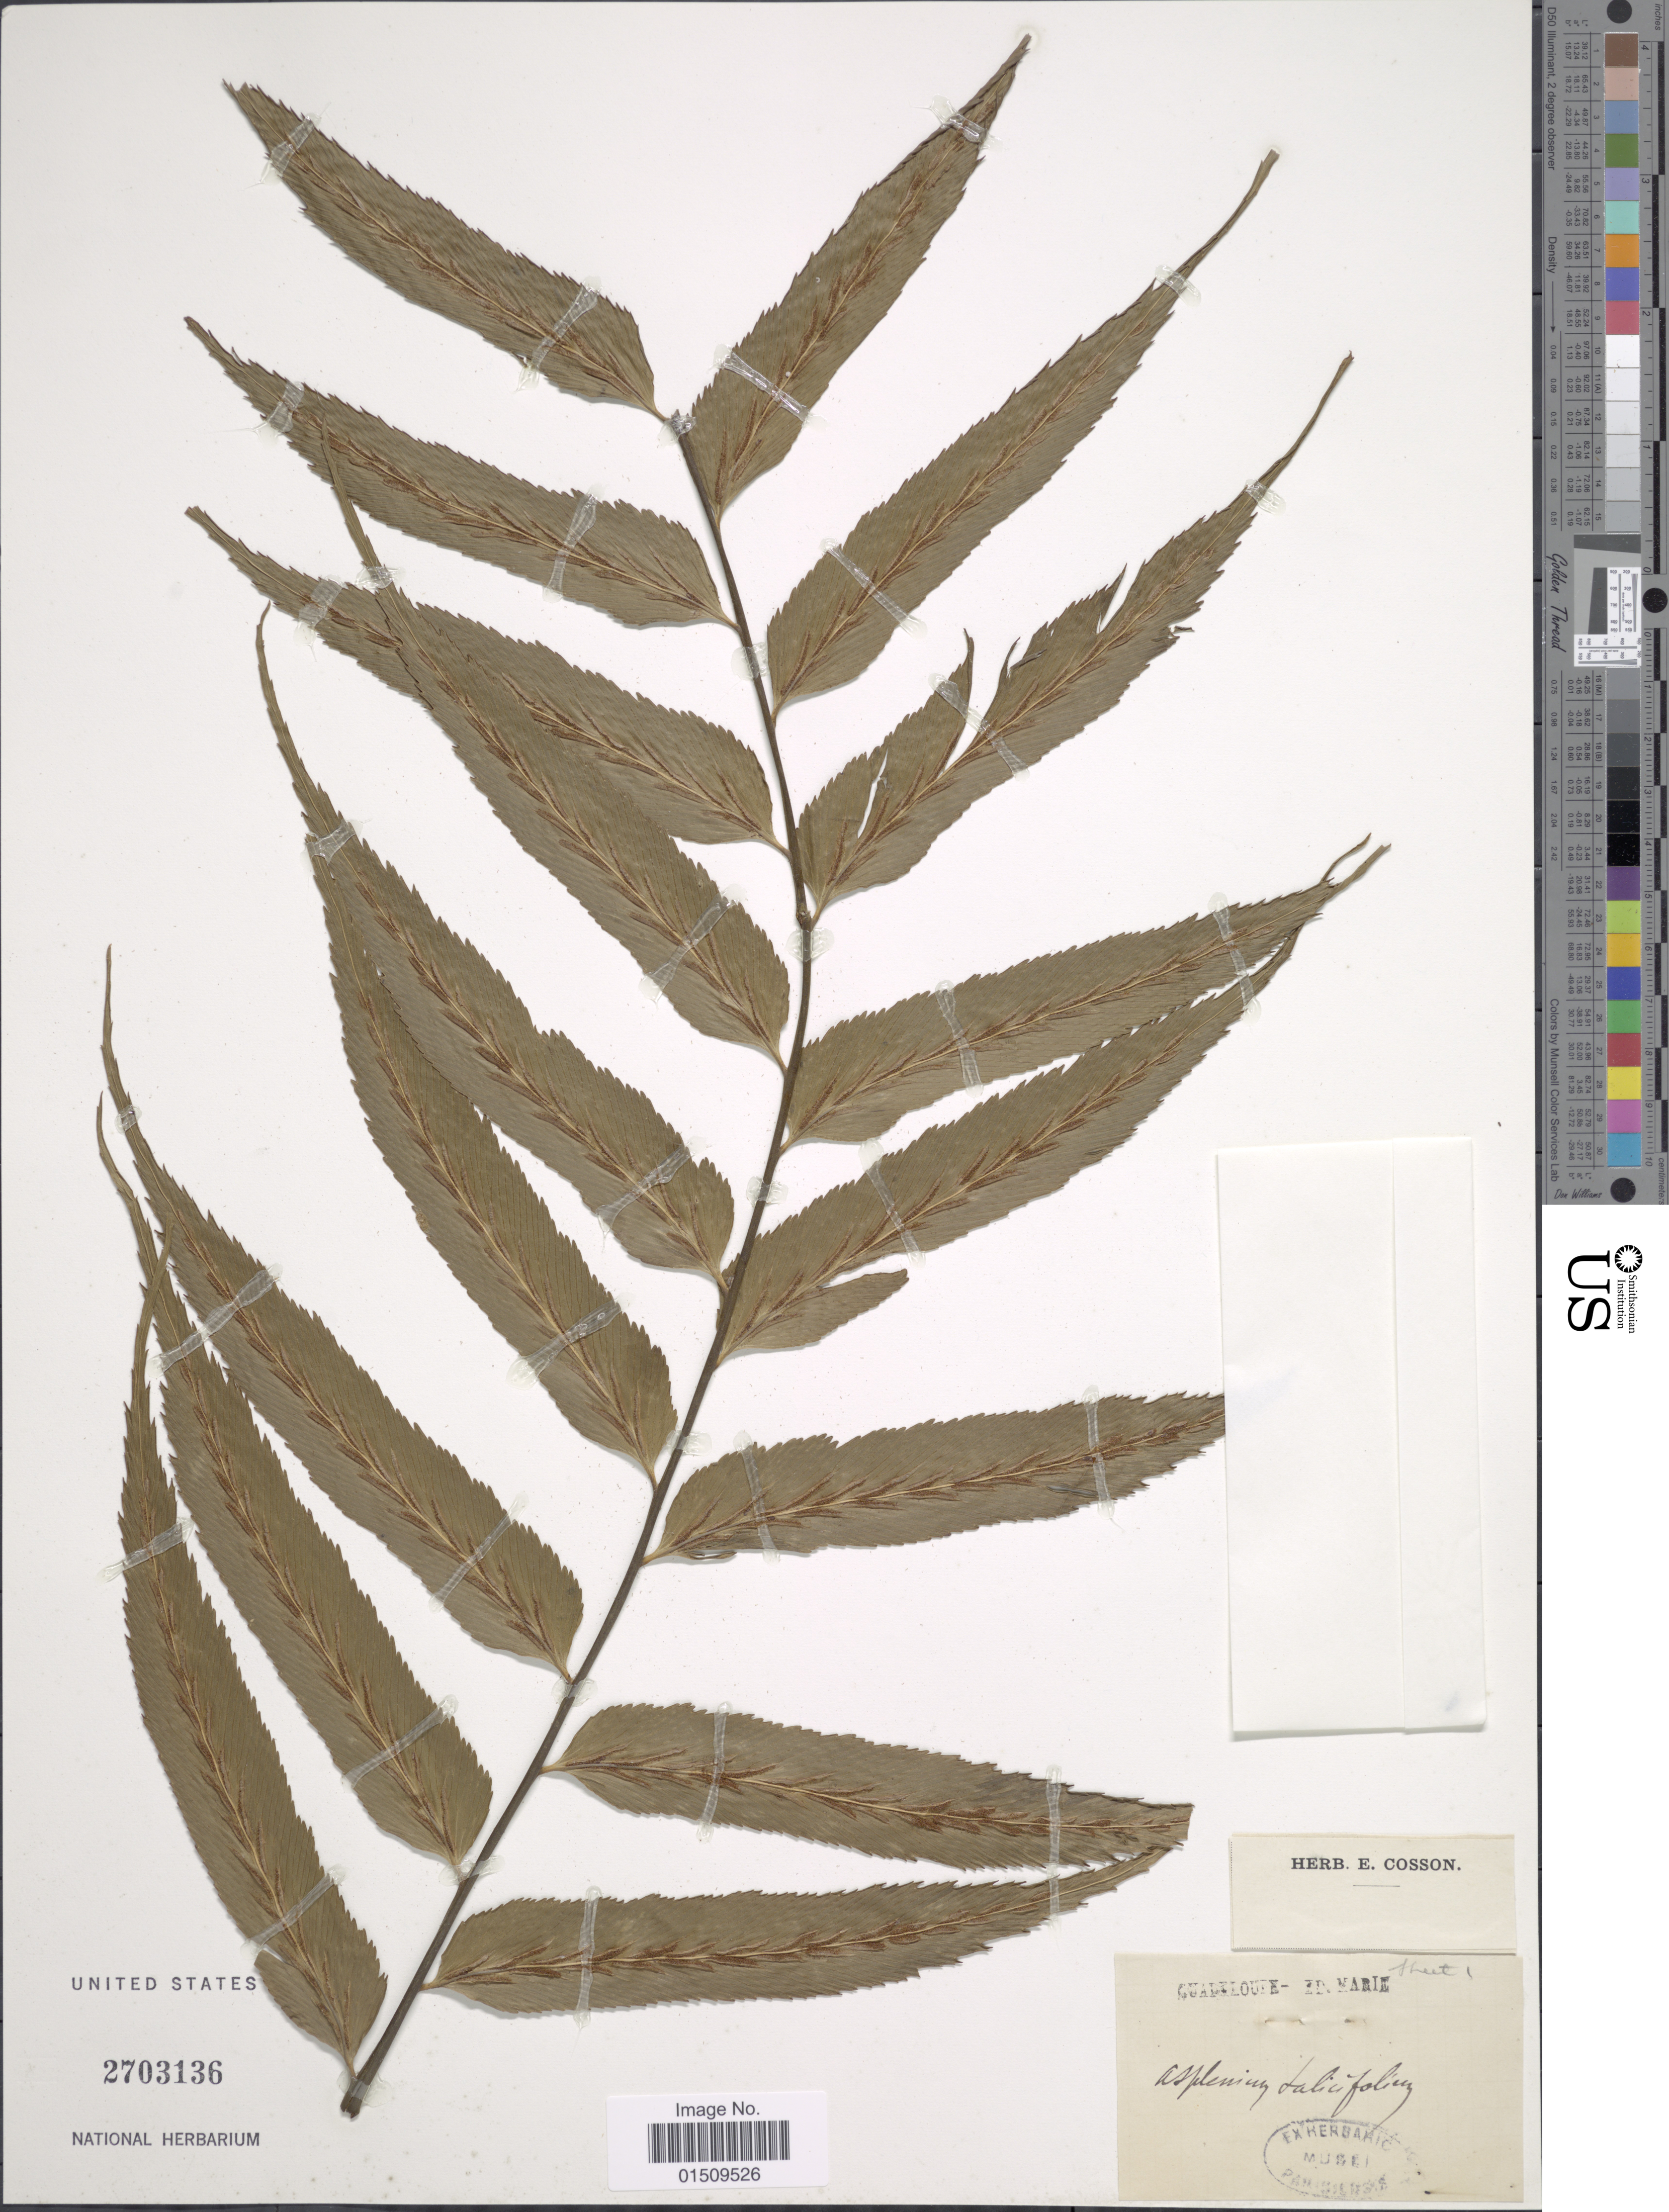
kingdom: Plantae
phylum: Tracheophyta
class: Polypodiopsida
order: Polypodiales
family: Aspleniaceae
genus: Asplenium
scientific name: Asplenium serra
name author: Langsd. & Fisch.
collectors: ex herb. Mus. Paris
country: Guadeloupe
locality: Guadelope, "Id. Marie"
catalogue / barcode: US 2703136